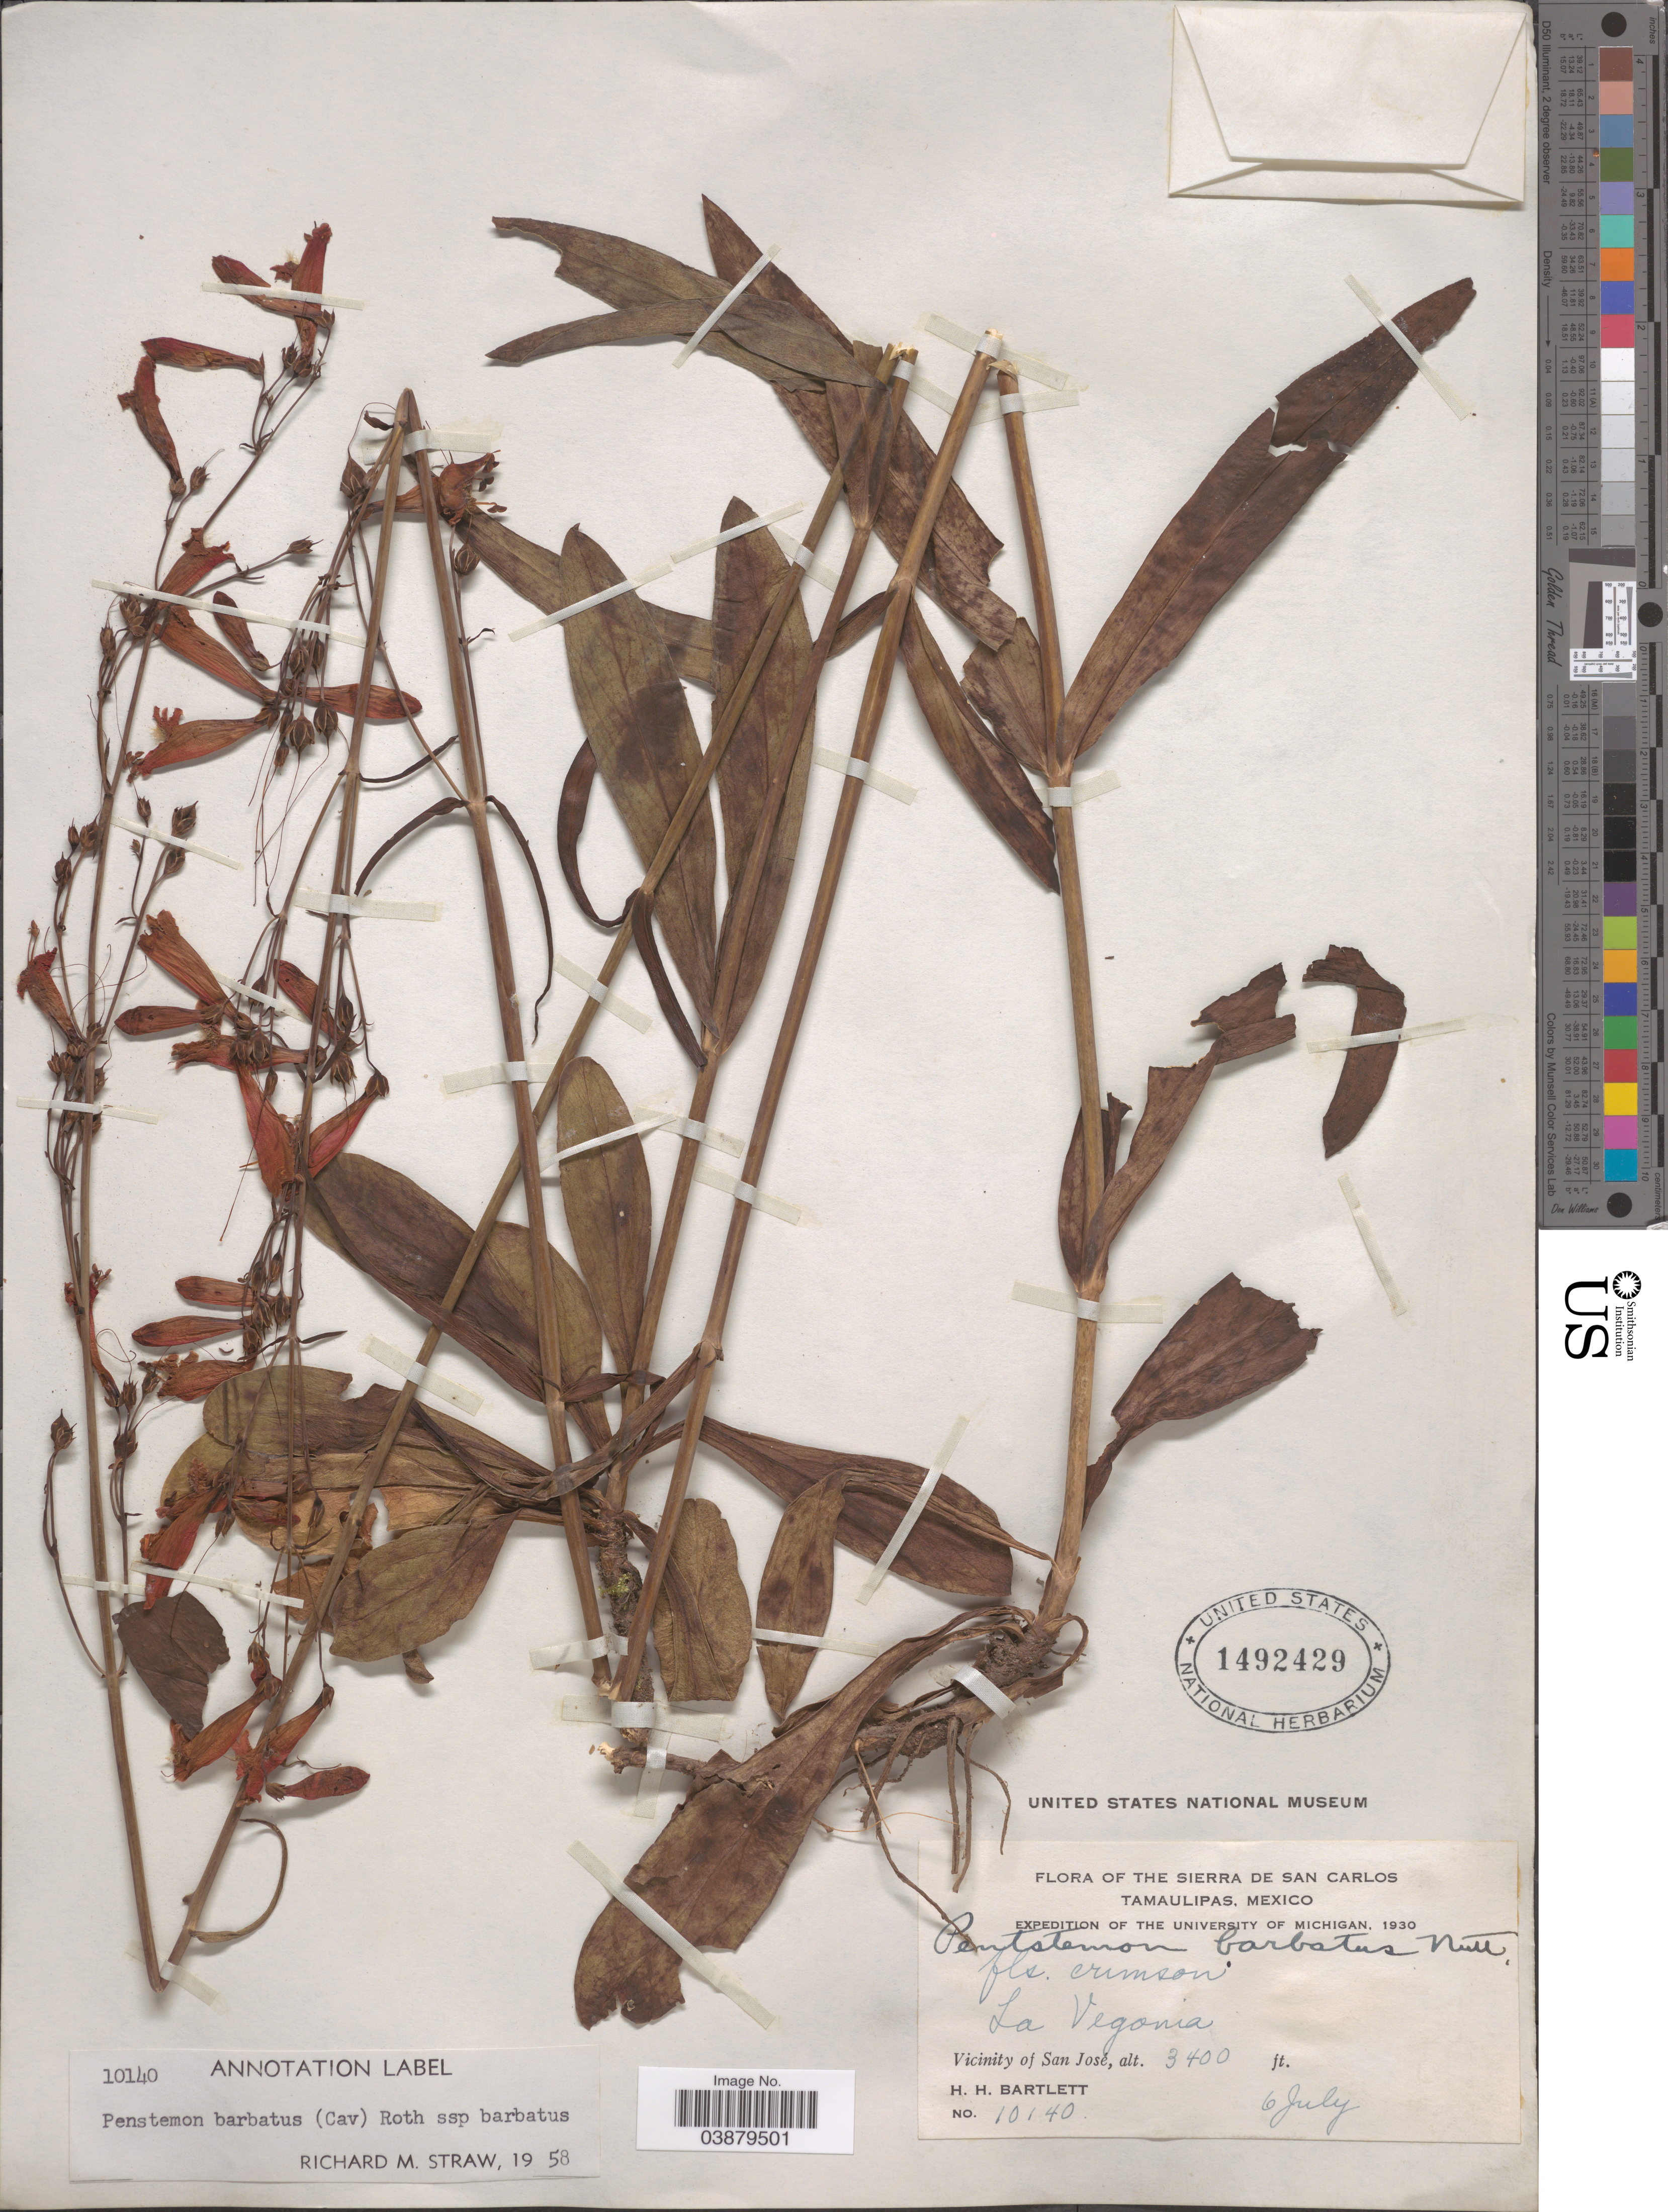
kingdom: Plantae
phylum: Tracheophyta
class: Magnoliopsida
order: Lamiales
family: Plantaginaceae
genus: Penstemon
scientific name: Penstemon barbatus subsp. barbatus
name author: (Cav.) Roth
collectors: H. H. Bartlett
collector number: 10140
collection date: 1930-07-06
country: Mexico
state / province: Tamaulipas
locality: The Sierra de San Carlos. La Vegonia. Vicinity of San José.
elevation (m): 1036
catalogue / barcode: US 1492429